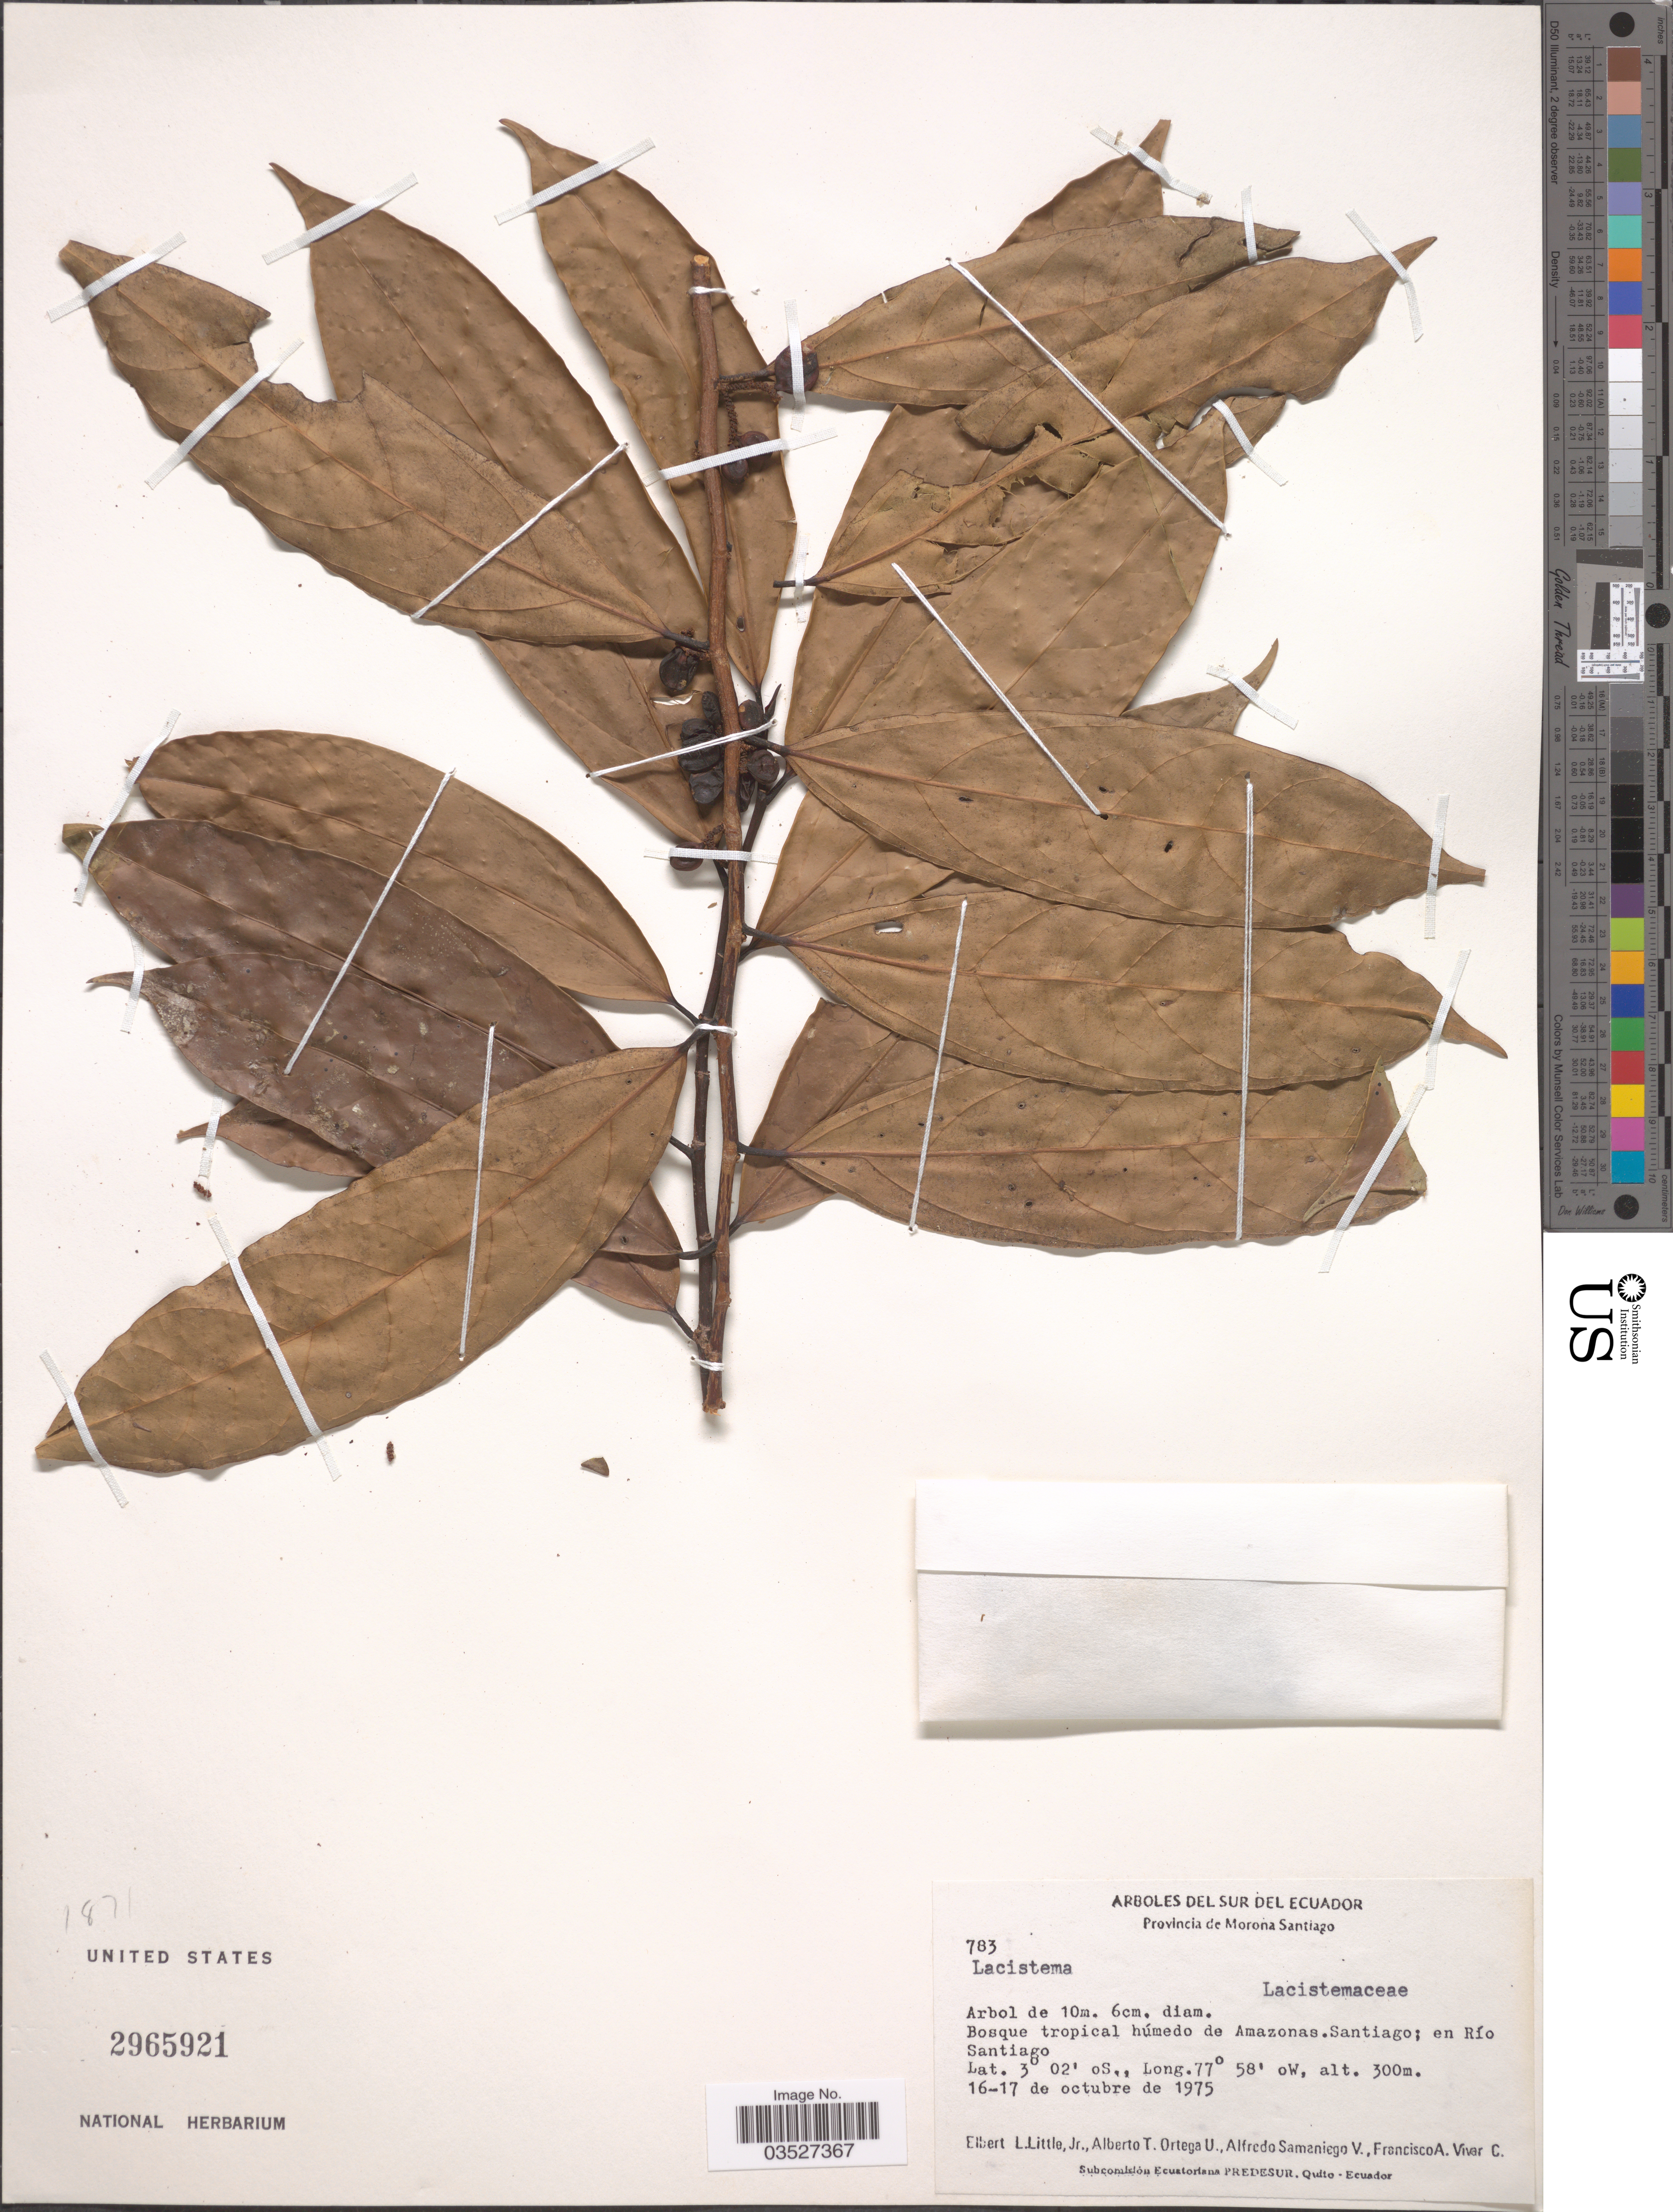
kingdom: Plantae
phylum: Tracheophyta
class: Magnoliopsida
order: Malpighiales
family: Lacistemataceae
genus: Lacistema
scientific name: Lacistema sp.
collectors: E. L. Little, A. T. Ortega U., A. V. Samaniego & F. A. Vivar C.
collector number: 783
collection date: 1975-10-16/1975-10-17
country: Ecuador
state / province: Morona-Santiago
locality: Sur del Ecuador. Bosque tropical húmedo de Amazonas. Santiago; en Río Santiago.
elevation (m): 300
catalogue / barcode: US 2965921